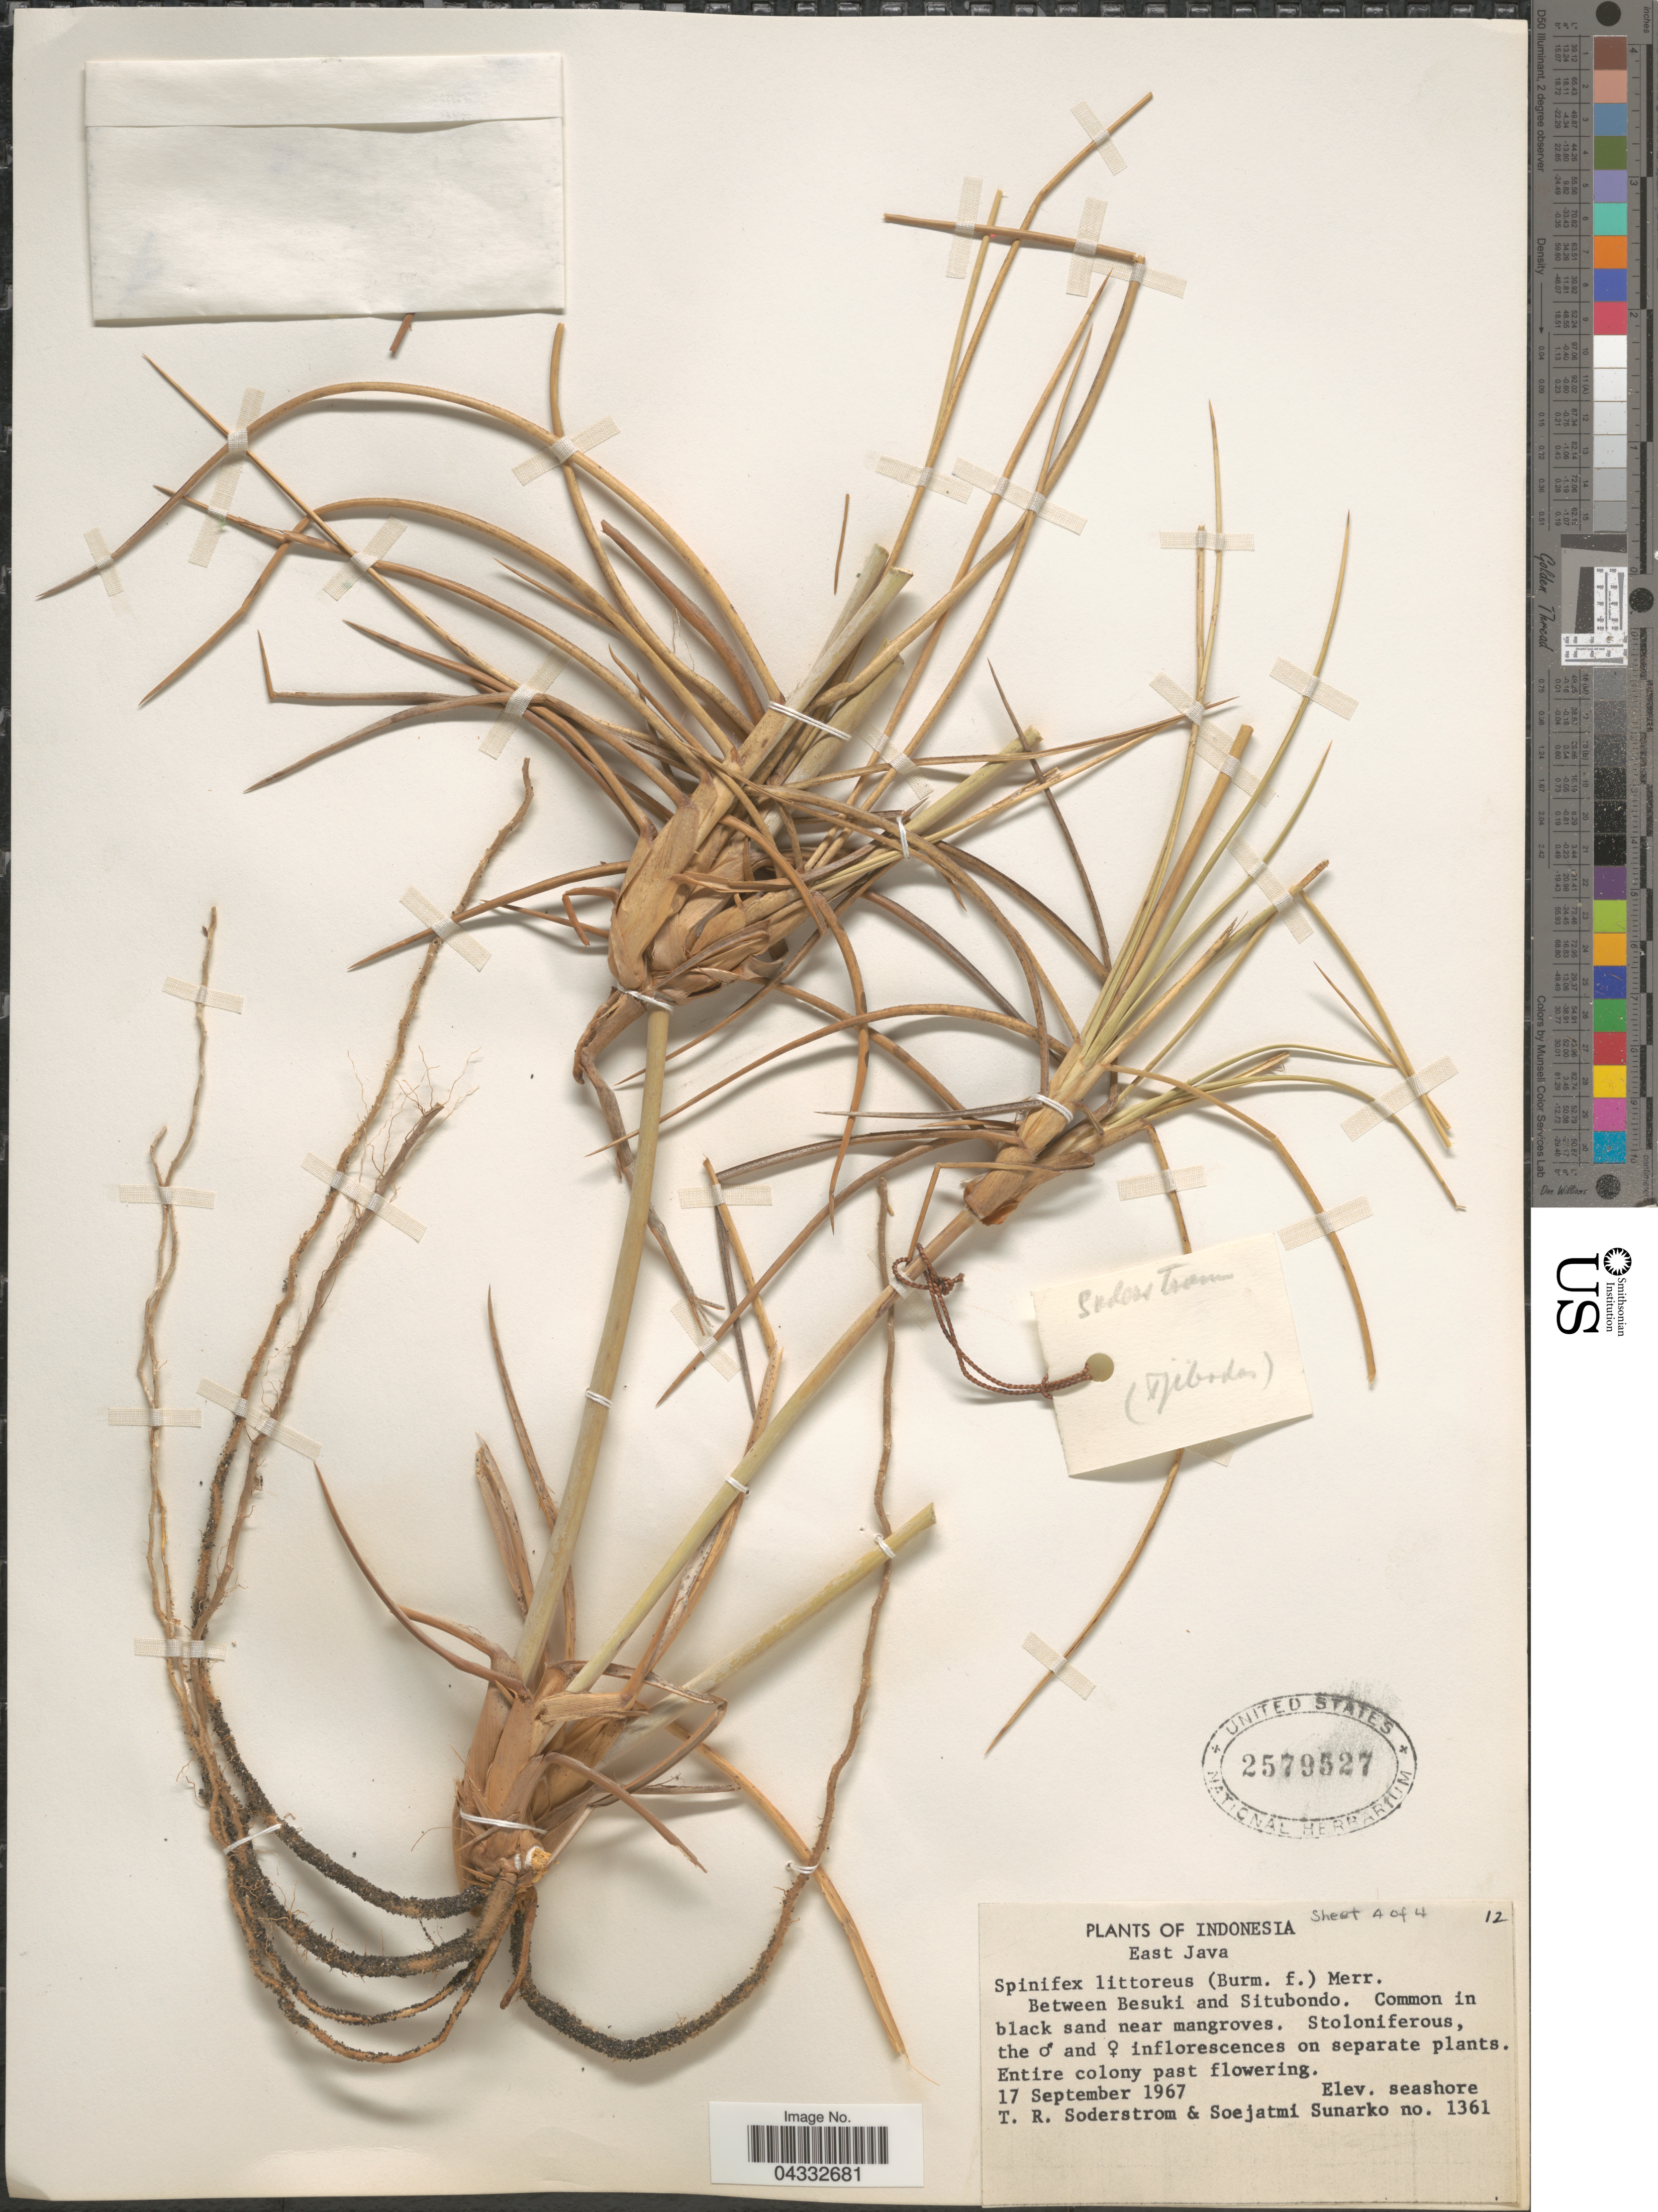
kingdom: Plantae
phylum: Tracheophyta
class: Liliopsida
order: Poales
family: Poaceae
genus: Spinifex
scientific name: Spinifex littoreus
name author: (Burm. f.) Merr.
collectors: T. R. Soderstrom & S. Sunarko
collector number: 1361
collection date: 1967-09-17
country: Indonesia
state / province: Java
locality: East Java. Between Besuki and Situbondo.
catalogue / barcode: US 2579527